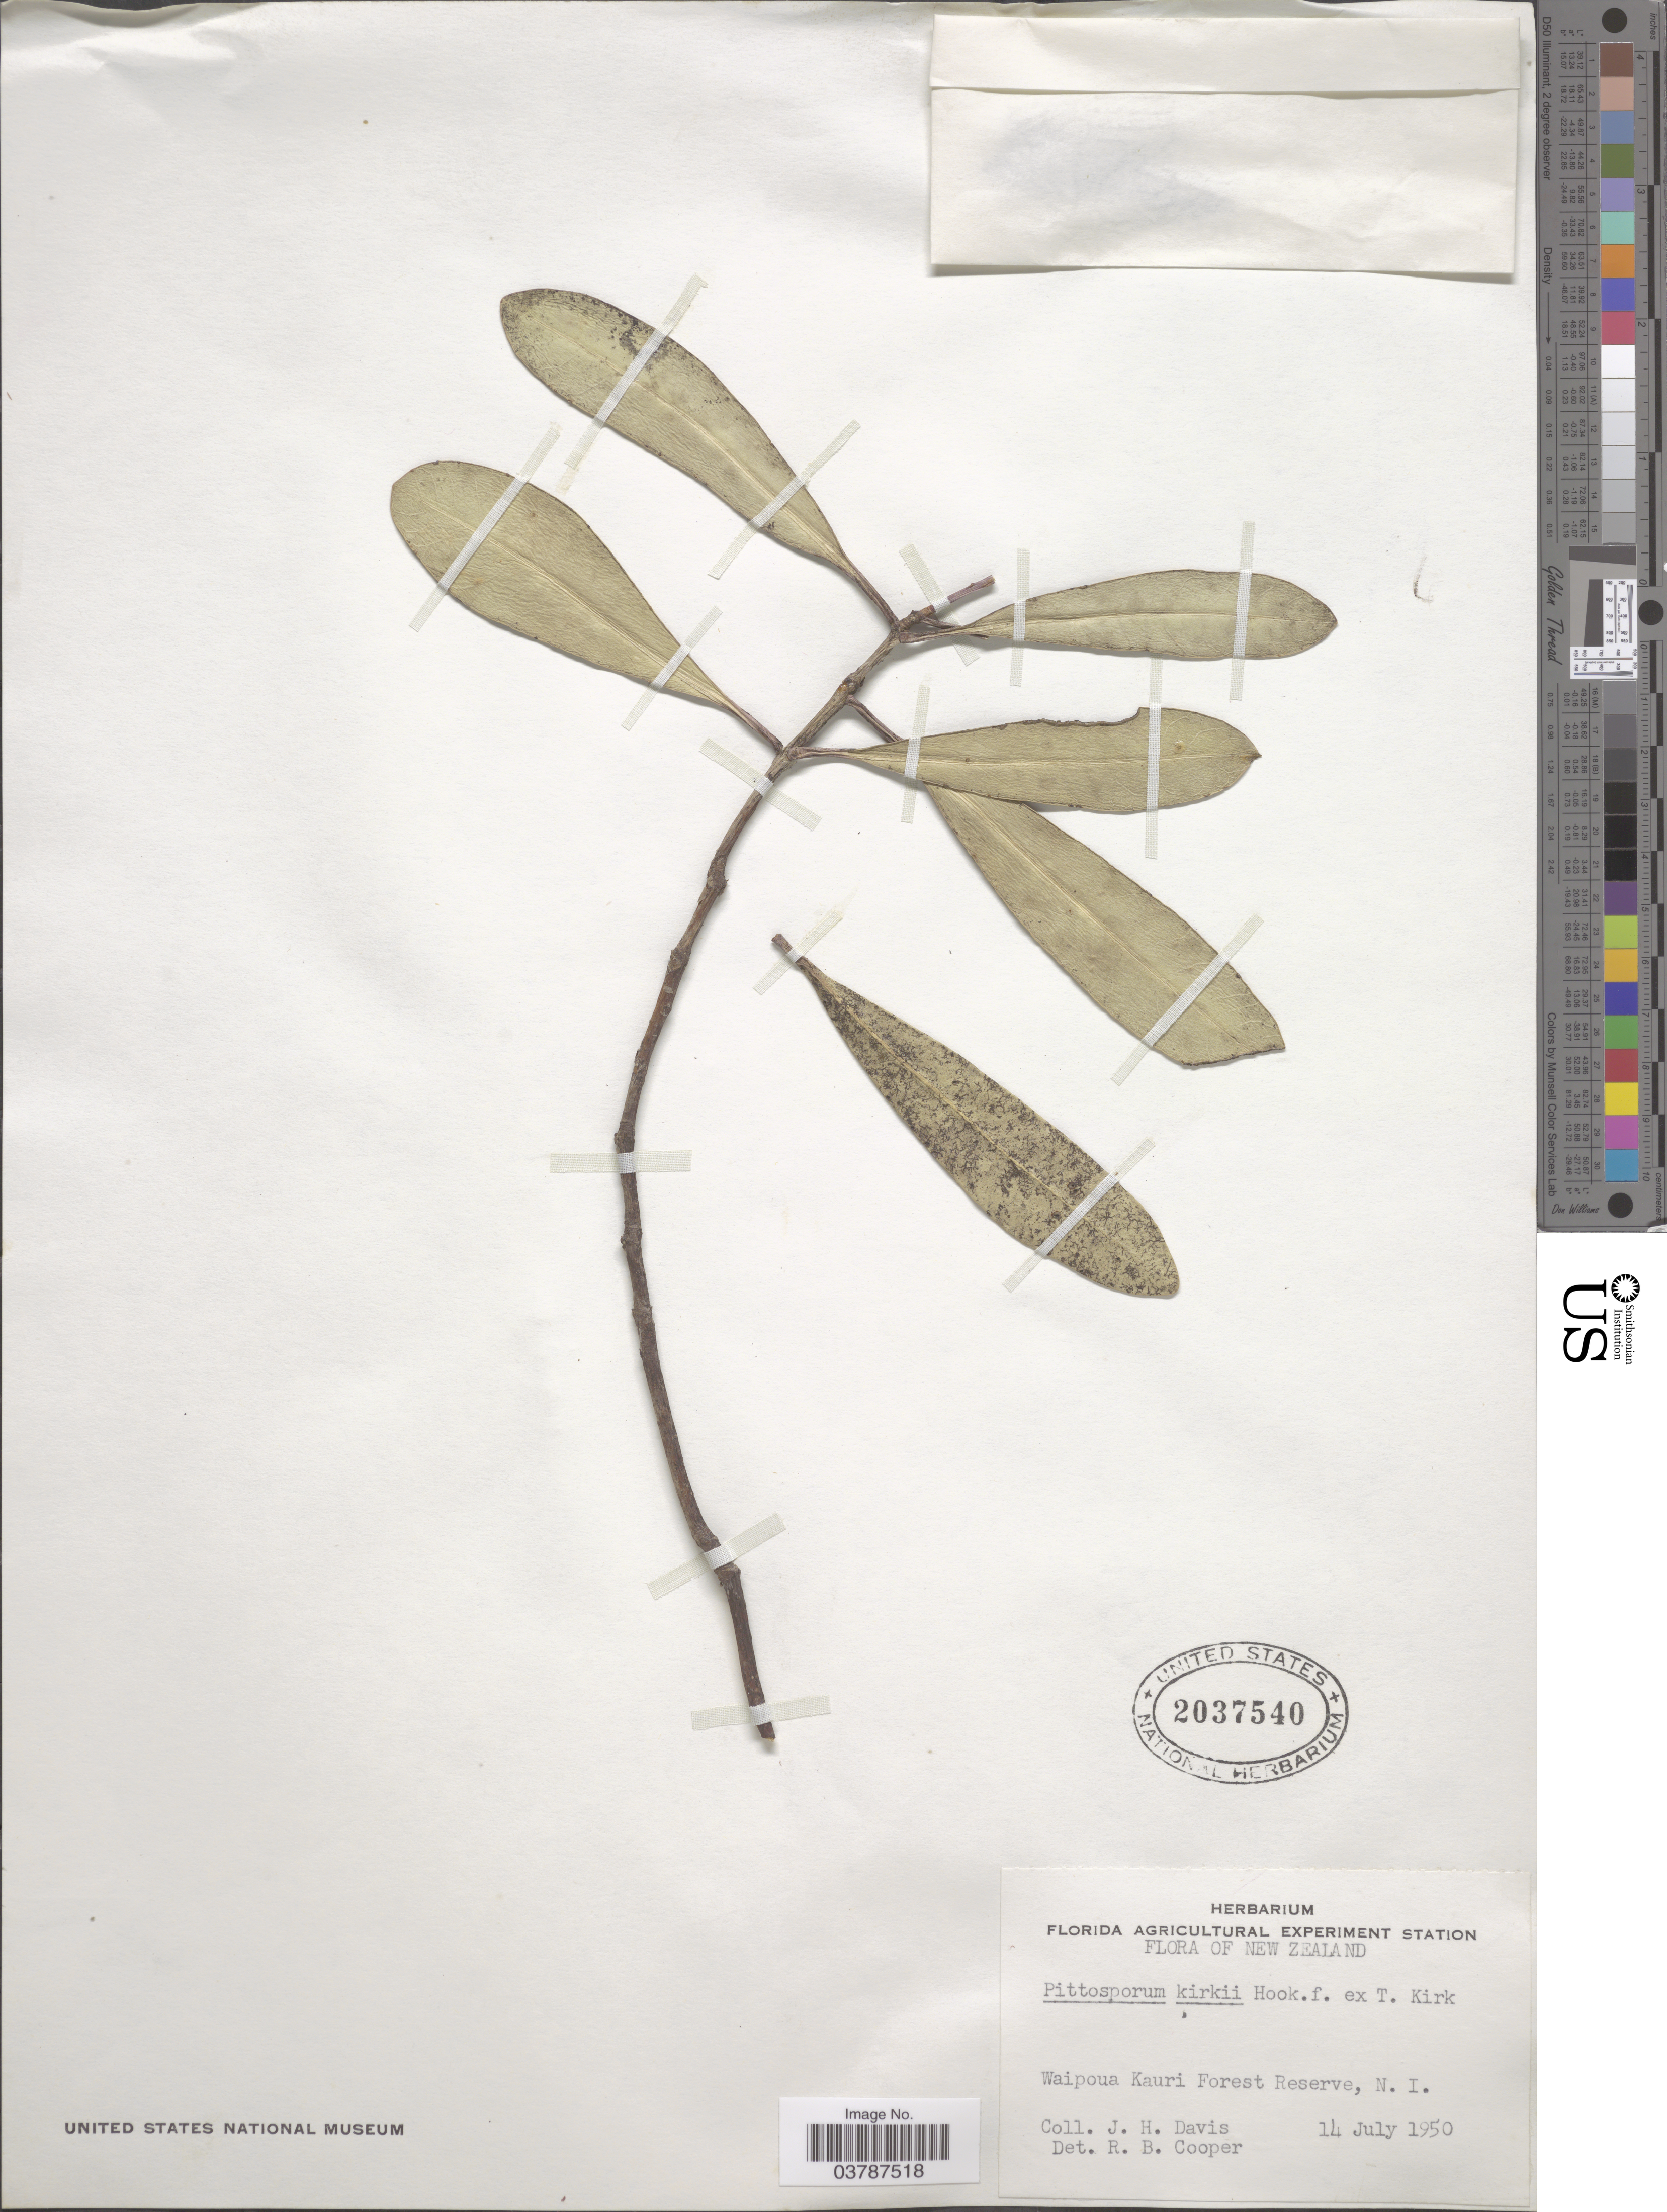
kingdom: Plantae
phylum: Tracheophyta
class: Magnoliopsida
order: Apiales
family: Pittosporaceae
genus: Pittosporum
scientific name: Pittosporum kirkii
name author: Hook. f. ex Kirk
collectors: J. Davis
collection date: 1950-07-14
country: New Zealand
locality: Waipoua Kauri Forest Reserve, N. I.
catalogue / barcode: US 2037540